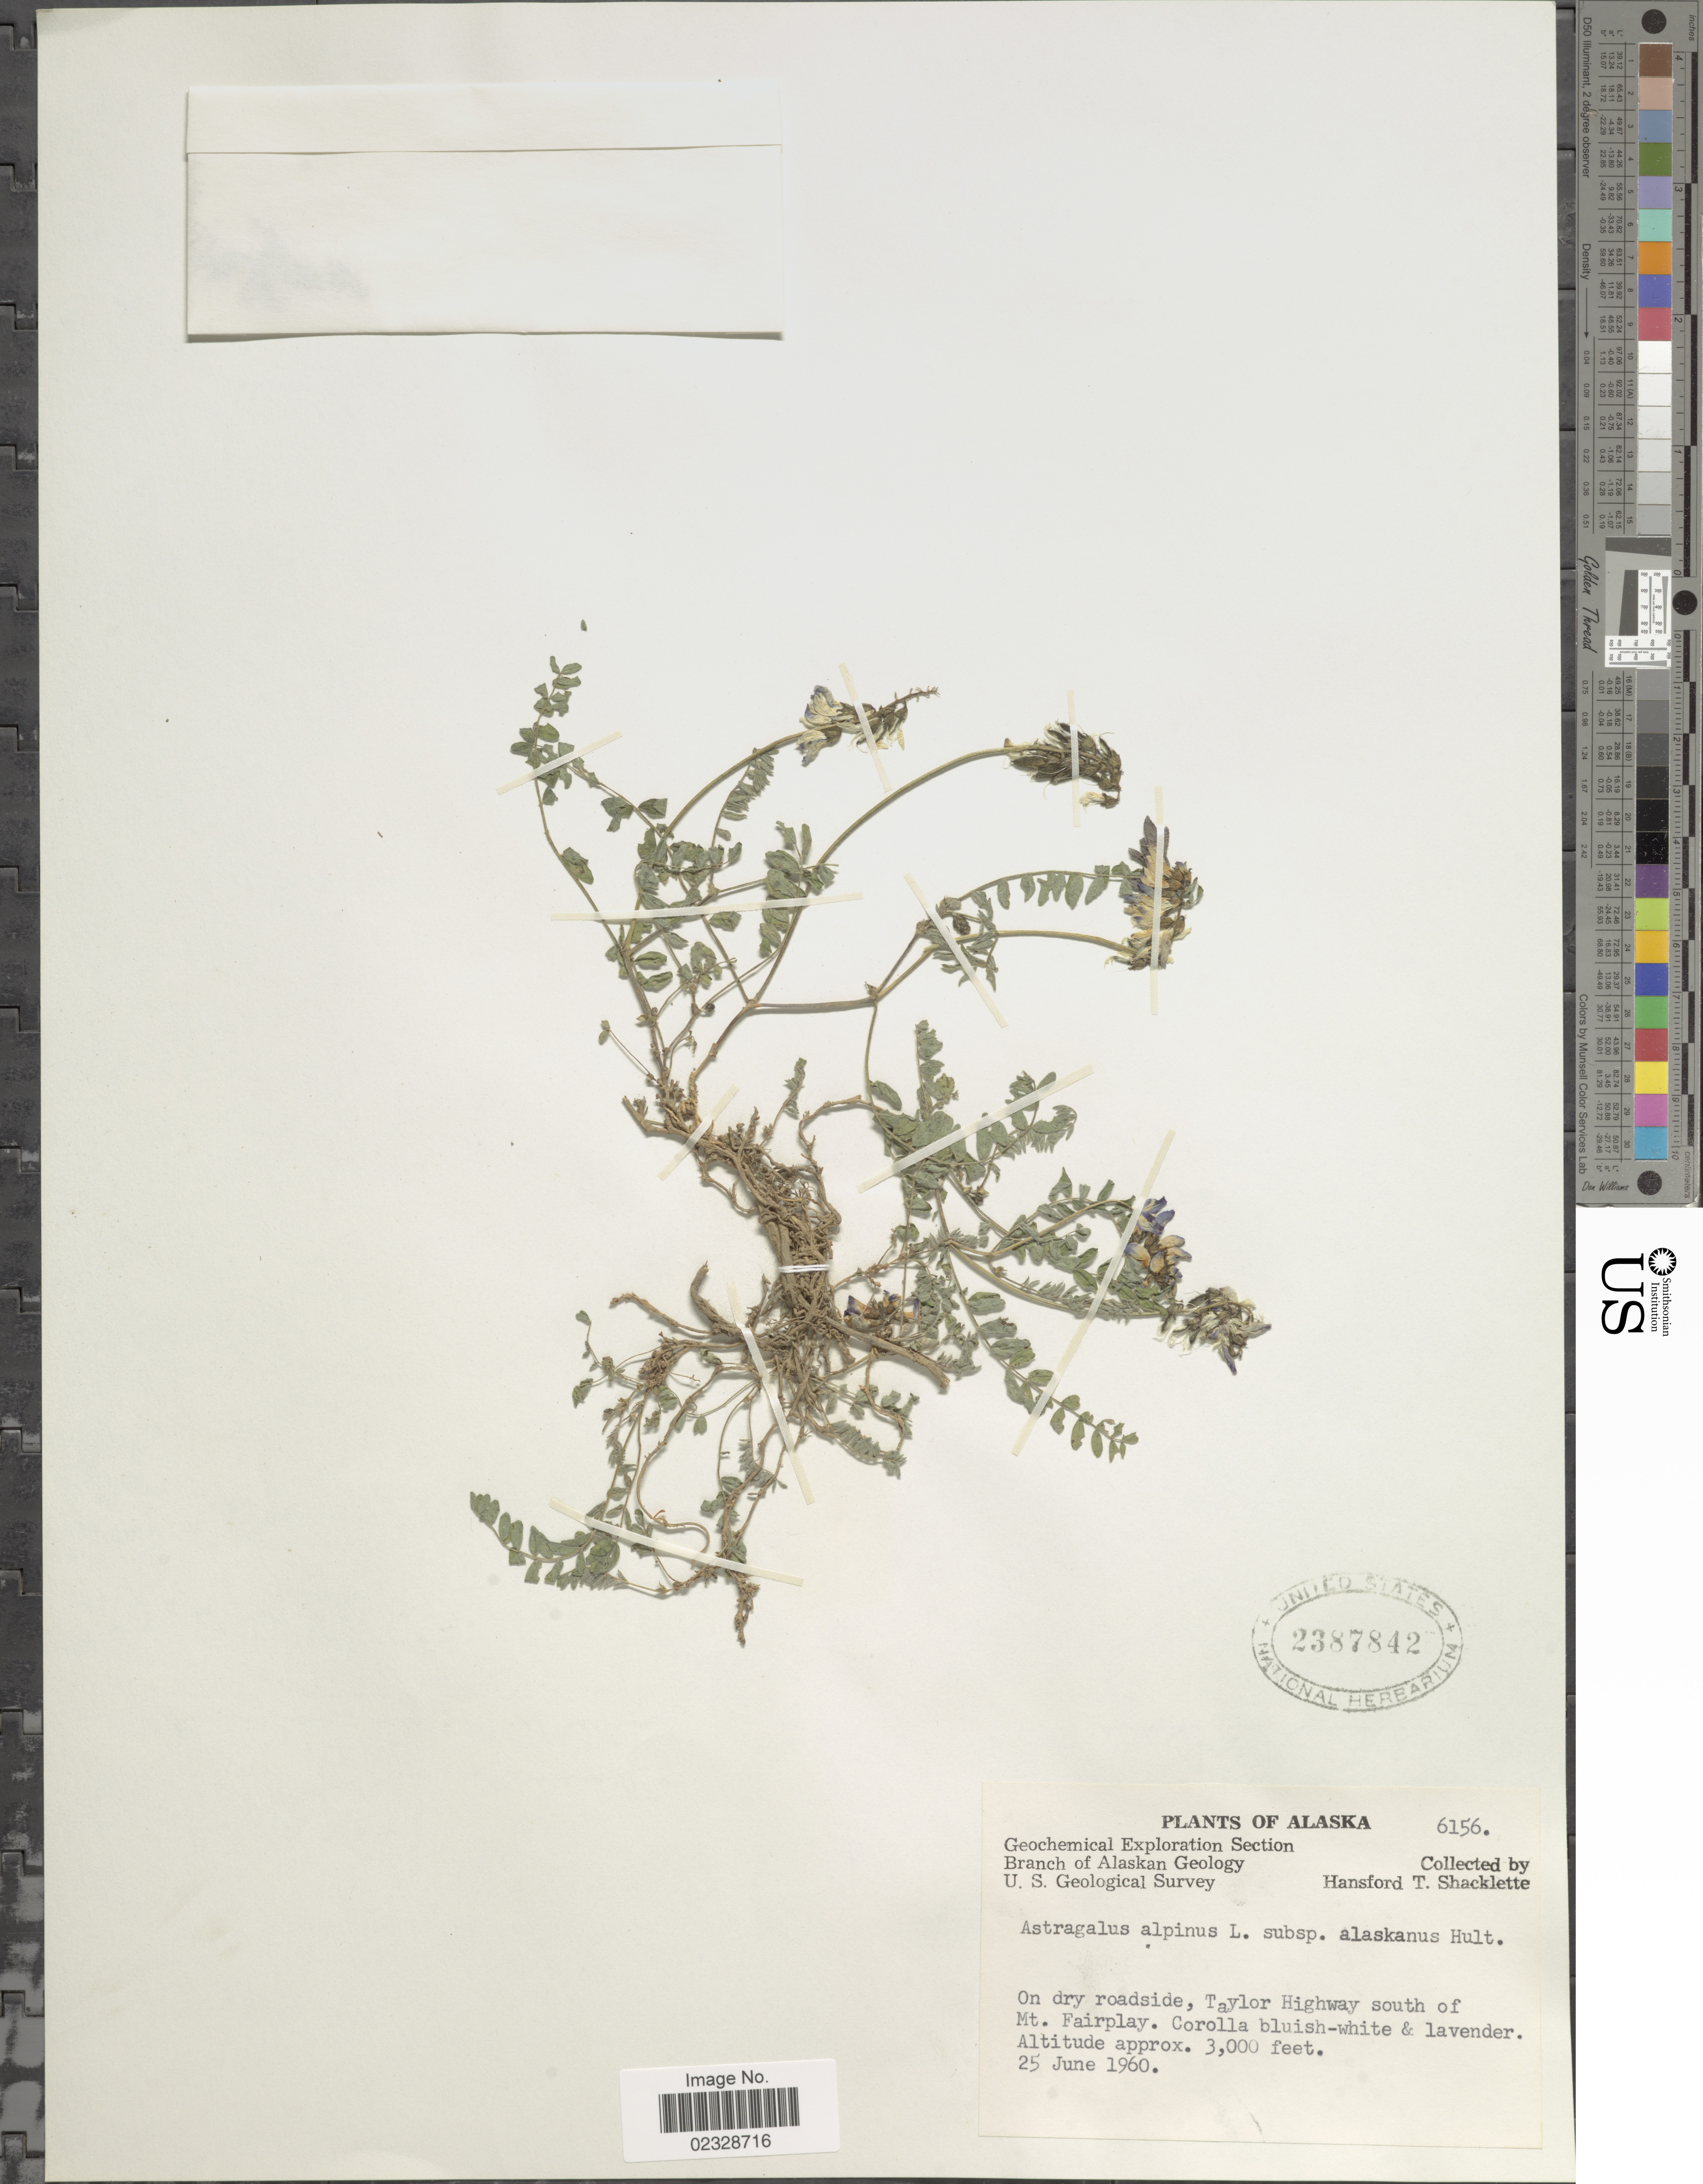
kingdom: Plantae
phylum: Tracheophyta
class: Magnoliopsida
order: Fabales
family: Fabaceae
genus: Astragalus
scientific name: Astragalus alpinus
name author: L.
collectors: H. Schacklette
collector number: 6156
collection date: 1960-06-25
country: United States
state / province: Alaska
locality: Taylor Highway south of Mt. Fairplay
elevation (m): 914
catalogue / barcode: US 2387842